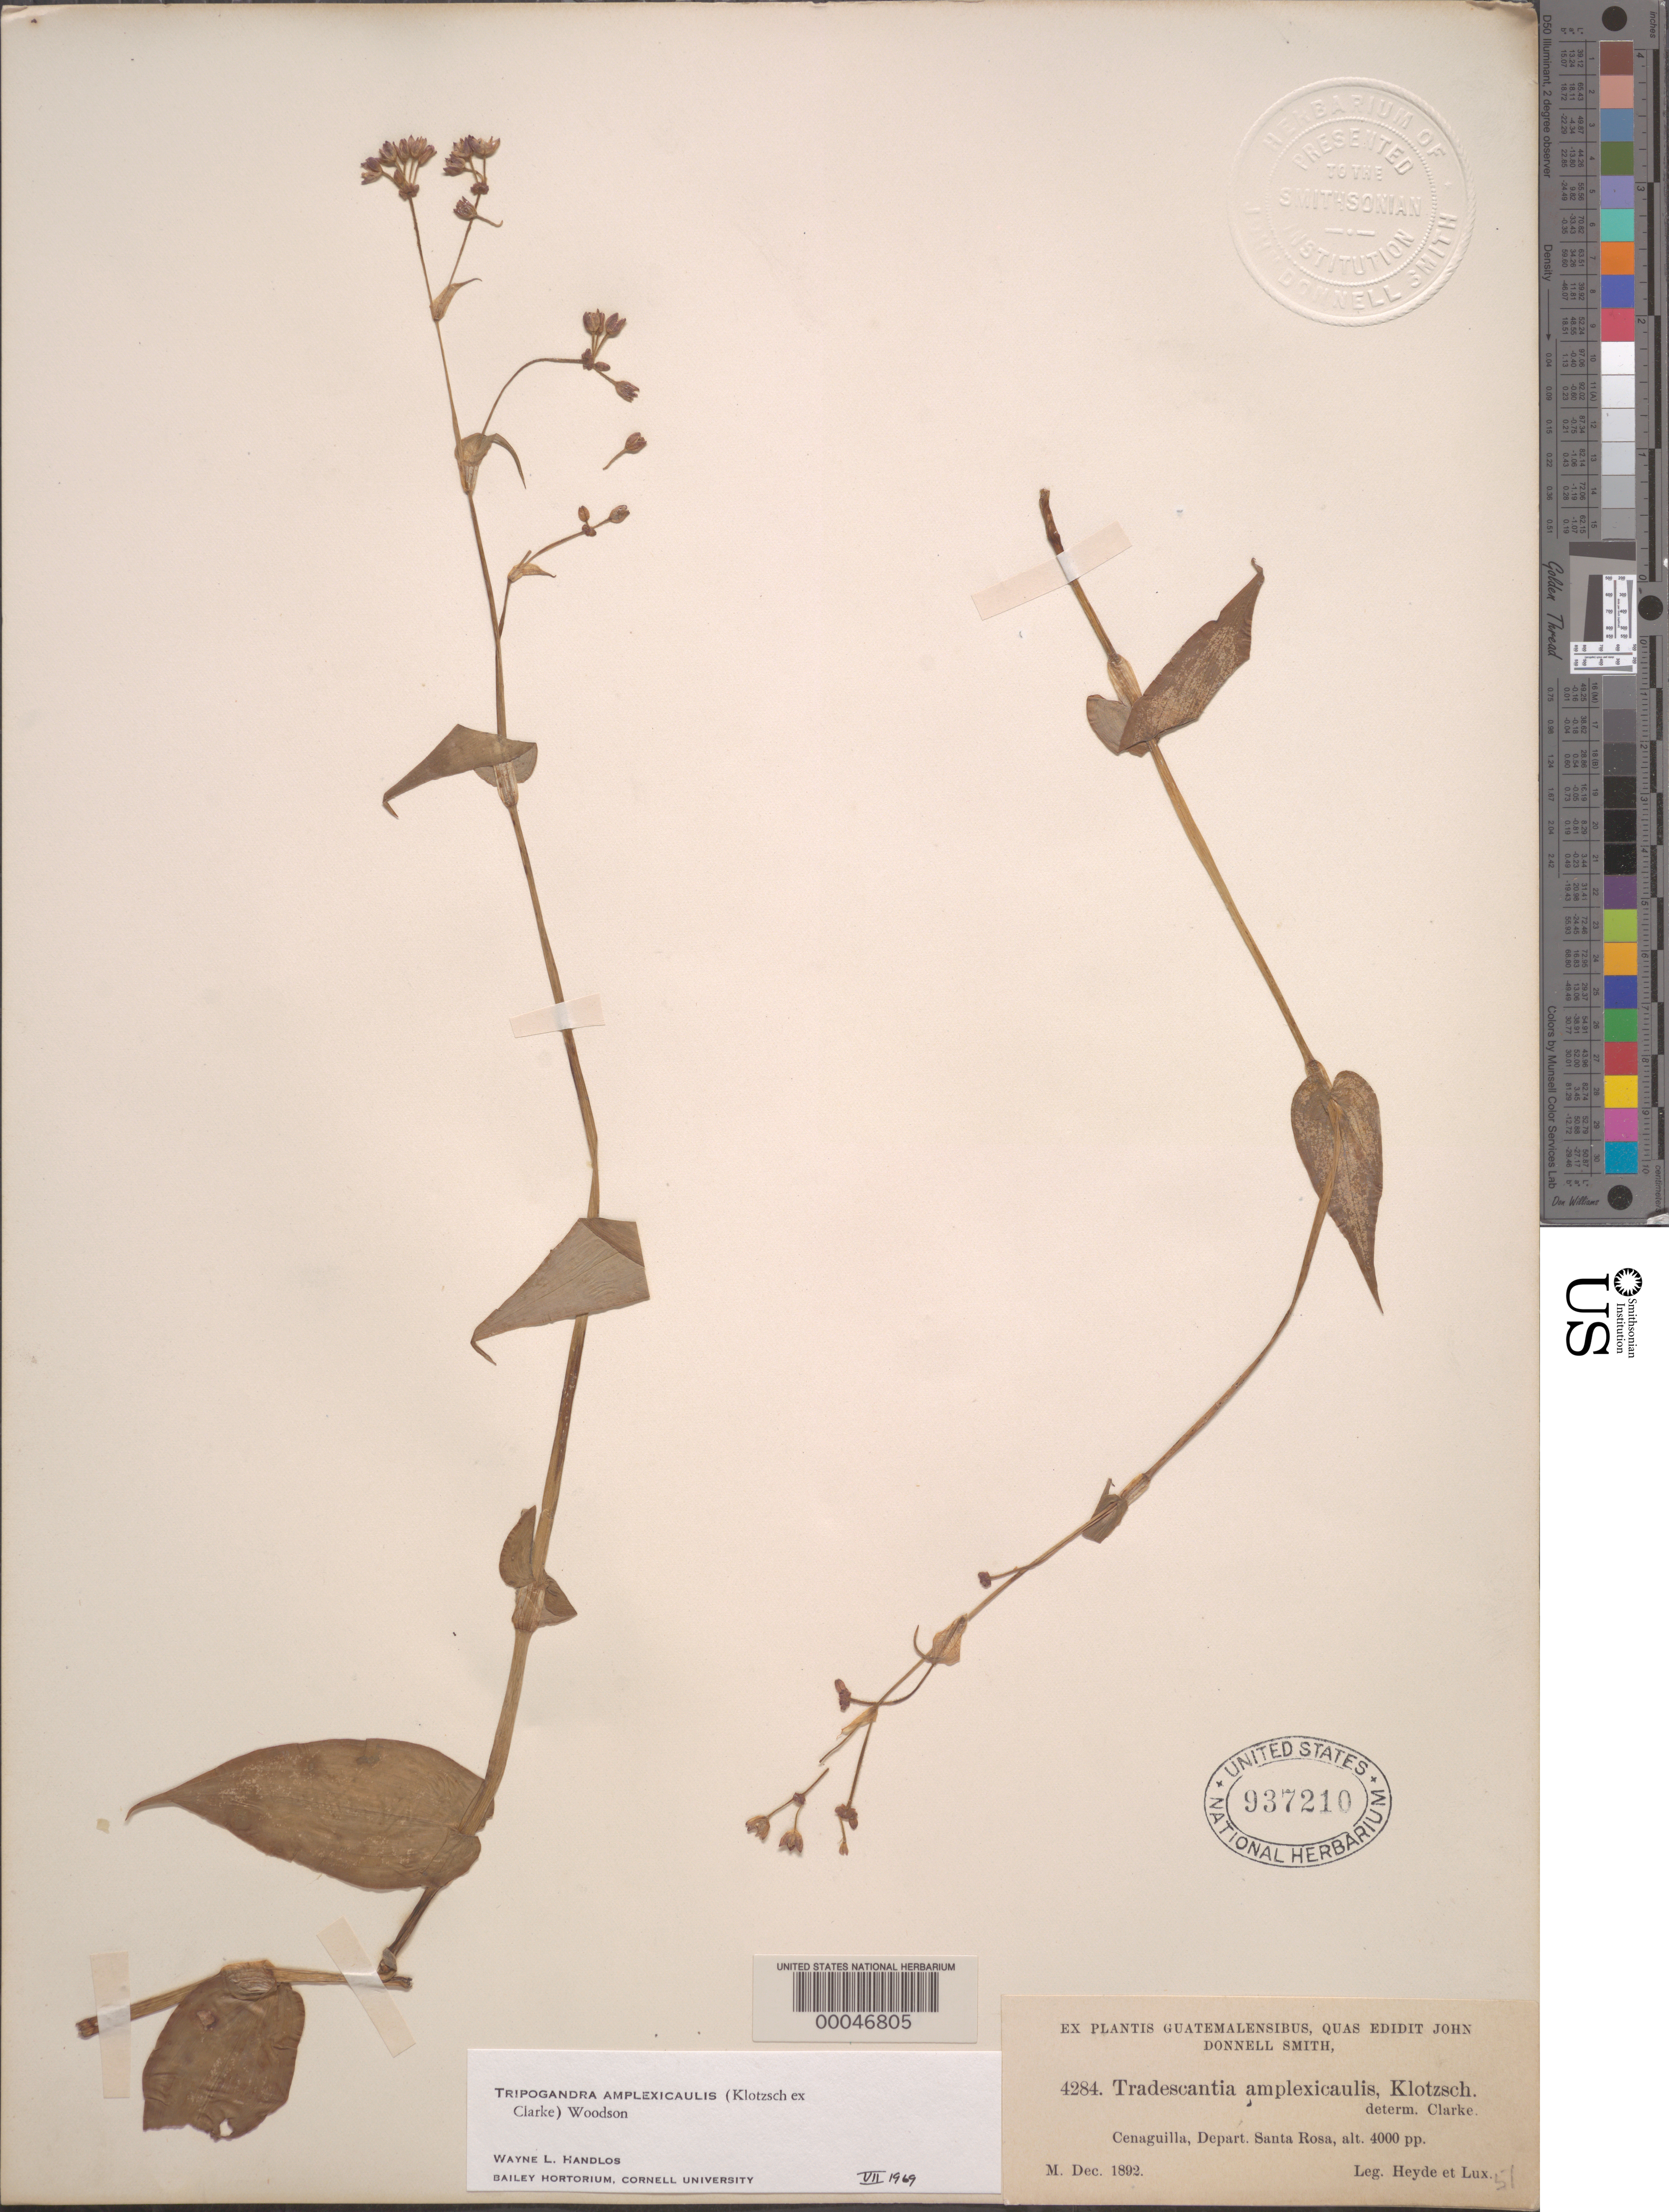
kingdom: Plantae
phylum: Tracheophyta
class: Liliopsida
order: Commelinales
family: Commelinaceae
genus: Tripogandra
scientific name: Tripogandra amplexicaulis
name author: (Klotzsch ex C.B. Clarke) Woodson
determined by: Handlos, W. L.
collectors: E. T. Heyde & E. Lux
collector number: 4284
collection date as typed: Dec 1892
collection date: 1892-12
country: Guatemala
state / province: Santa Rosa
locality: Cenaguilla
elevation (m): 1220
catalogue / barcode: US 937210